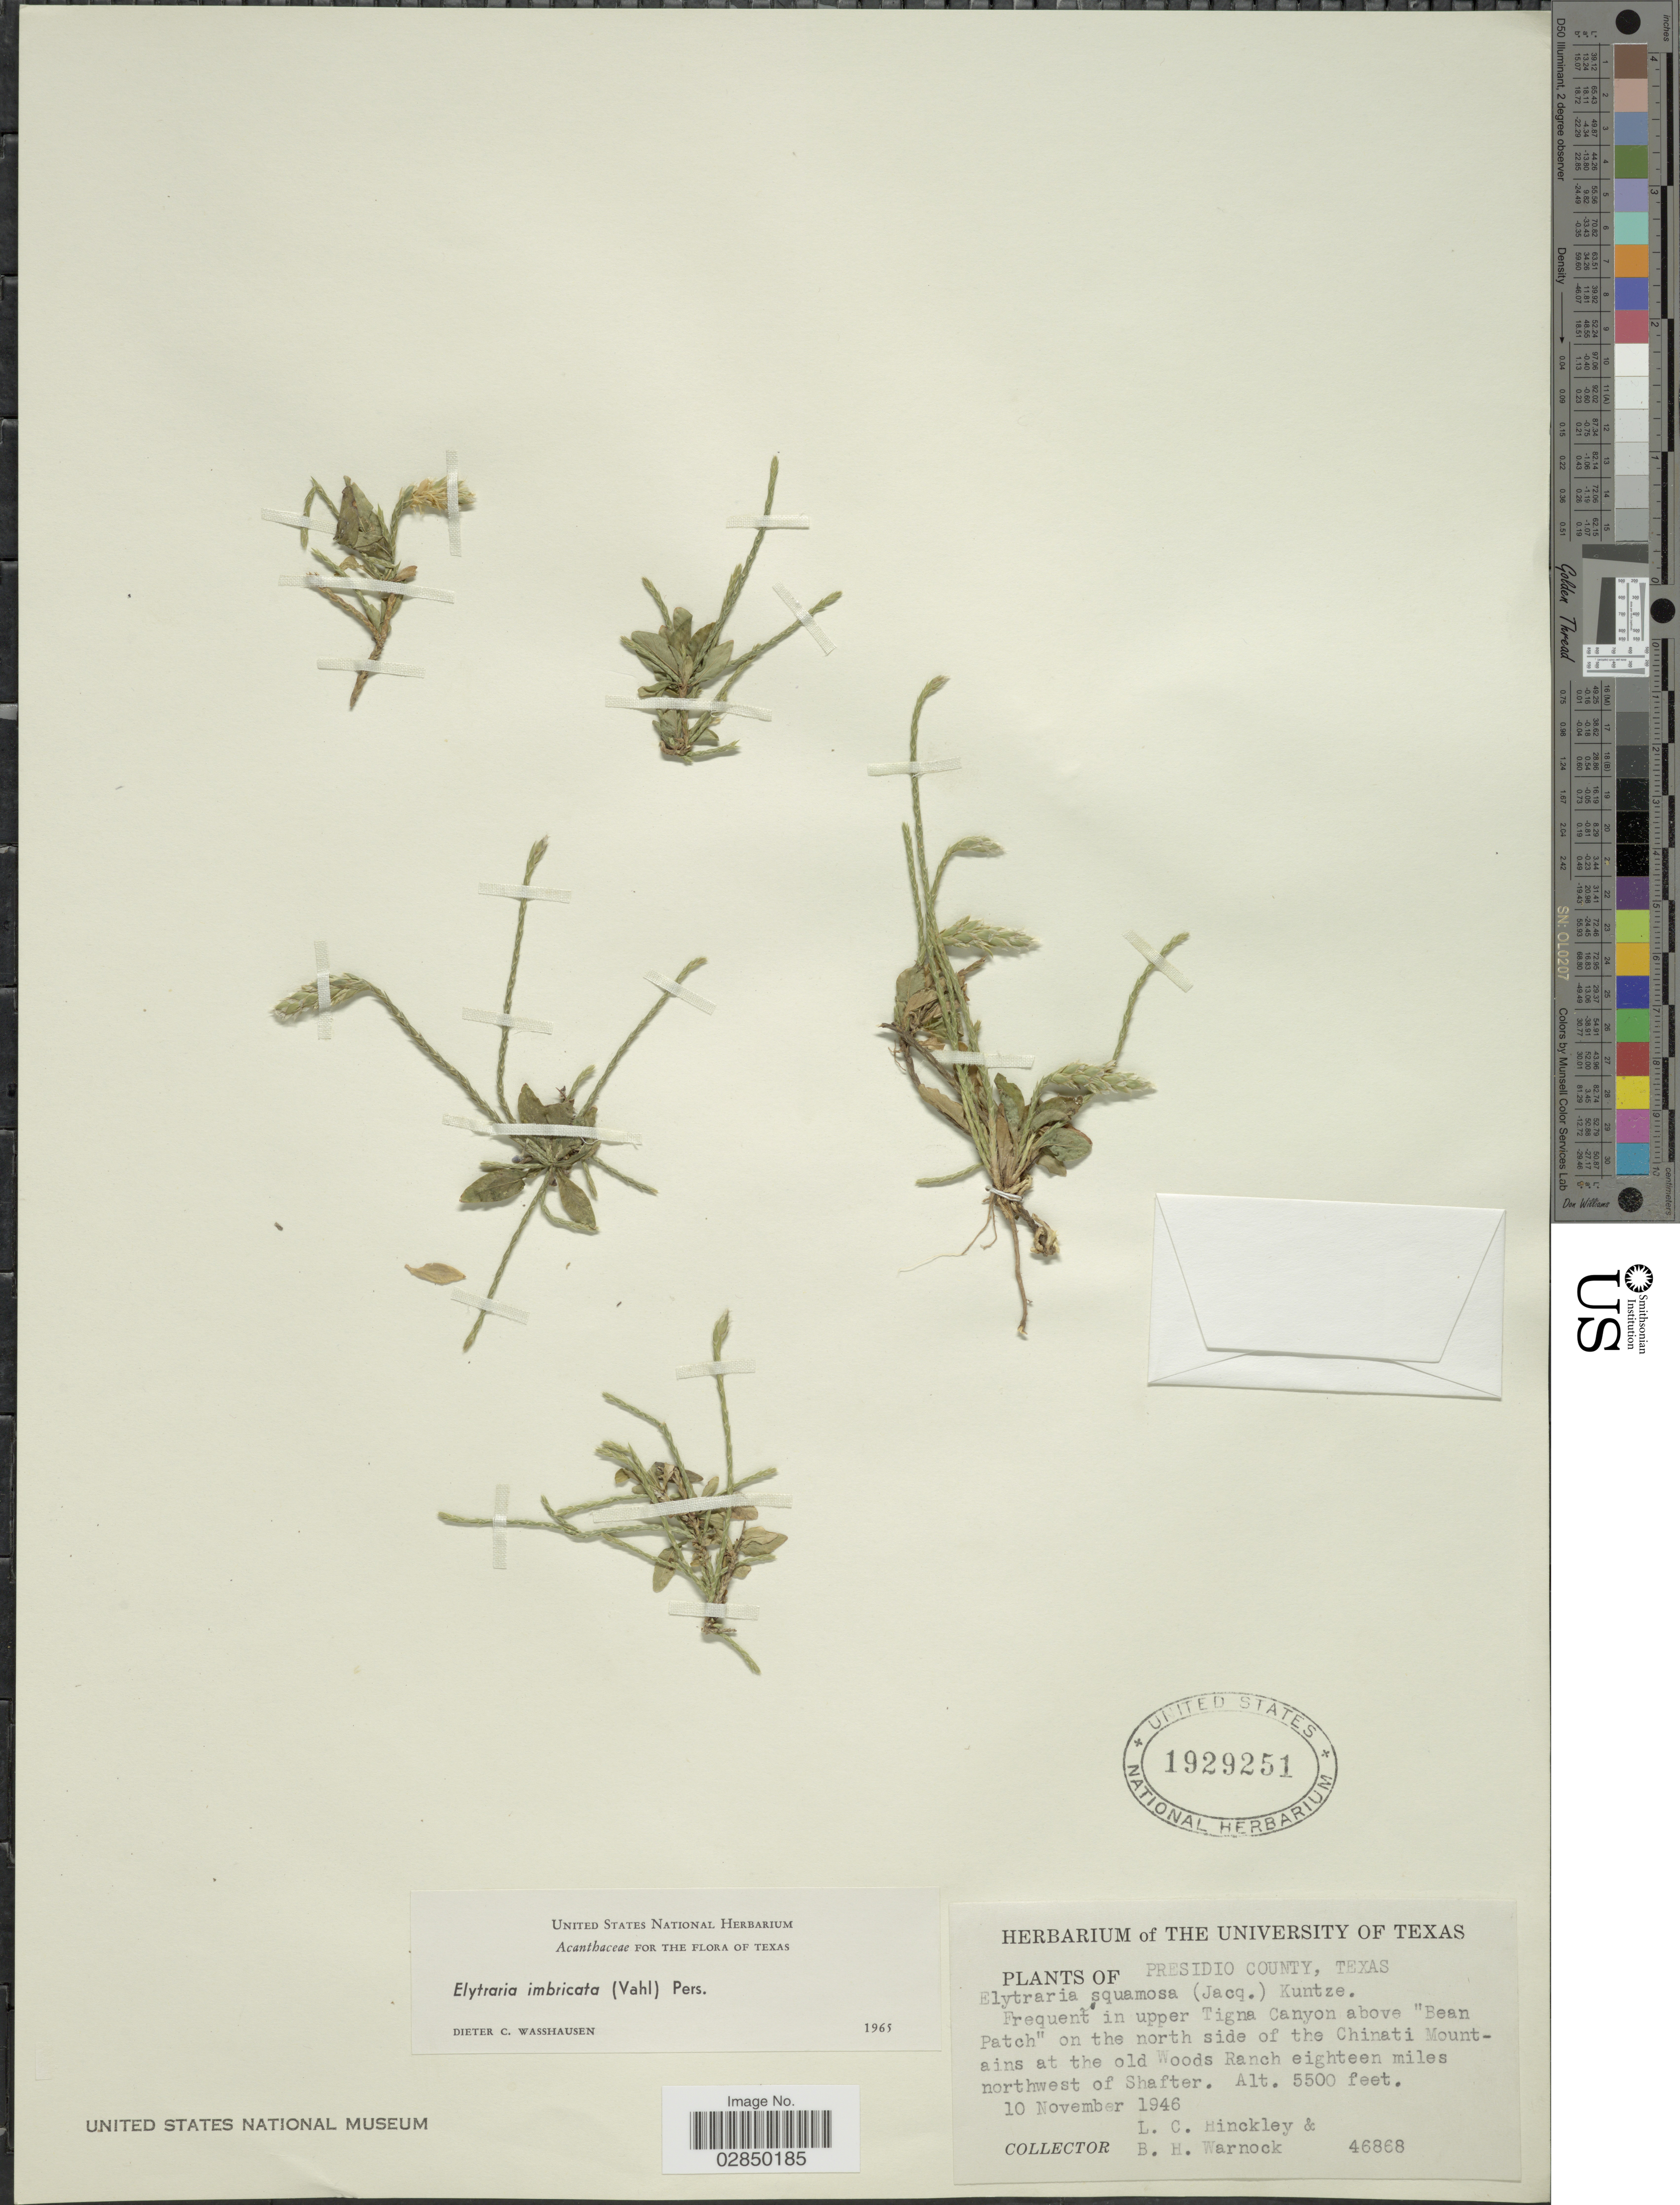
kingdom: Plantae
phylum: Tracheophyta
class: Magnoliopsida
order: Lamiales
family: Acanthaceae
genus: Elytraria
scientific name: Elytraria imbricata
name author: (Vahl) Pers.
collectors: L. Hinckley & B. H. Warnock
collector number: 46868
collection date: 1946-11-10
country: United States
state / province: Texas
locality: Presidio County. In upper Tigna Canyon above "Bean Patch" on the north side of the Chinati Mountains at the old Woods Ranch eighteen miles northwest of Shafter.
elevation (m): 1676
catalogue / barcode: US 1929251